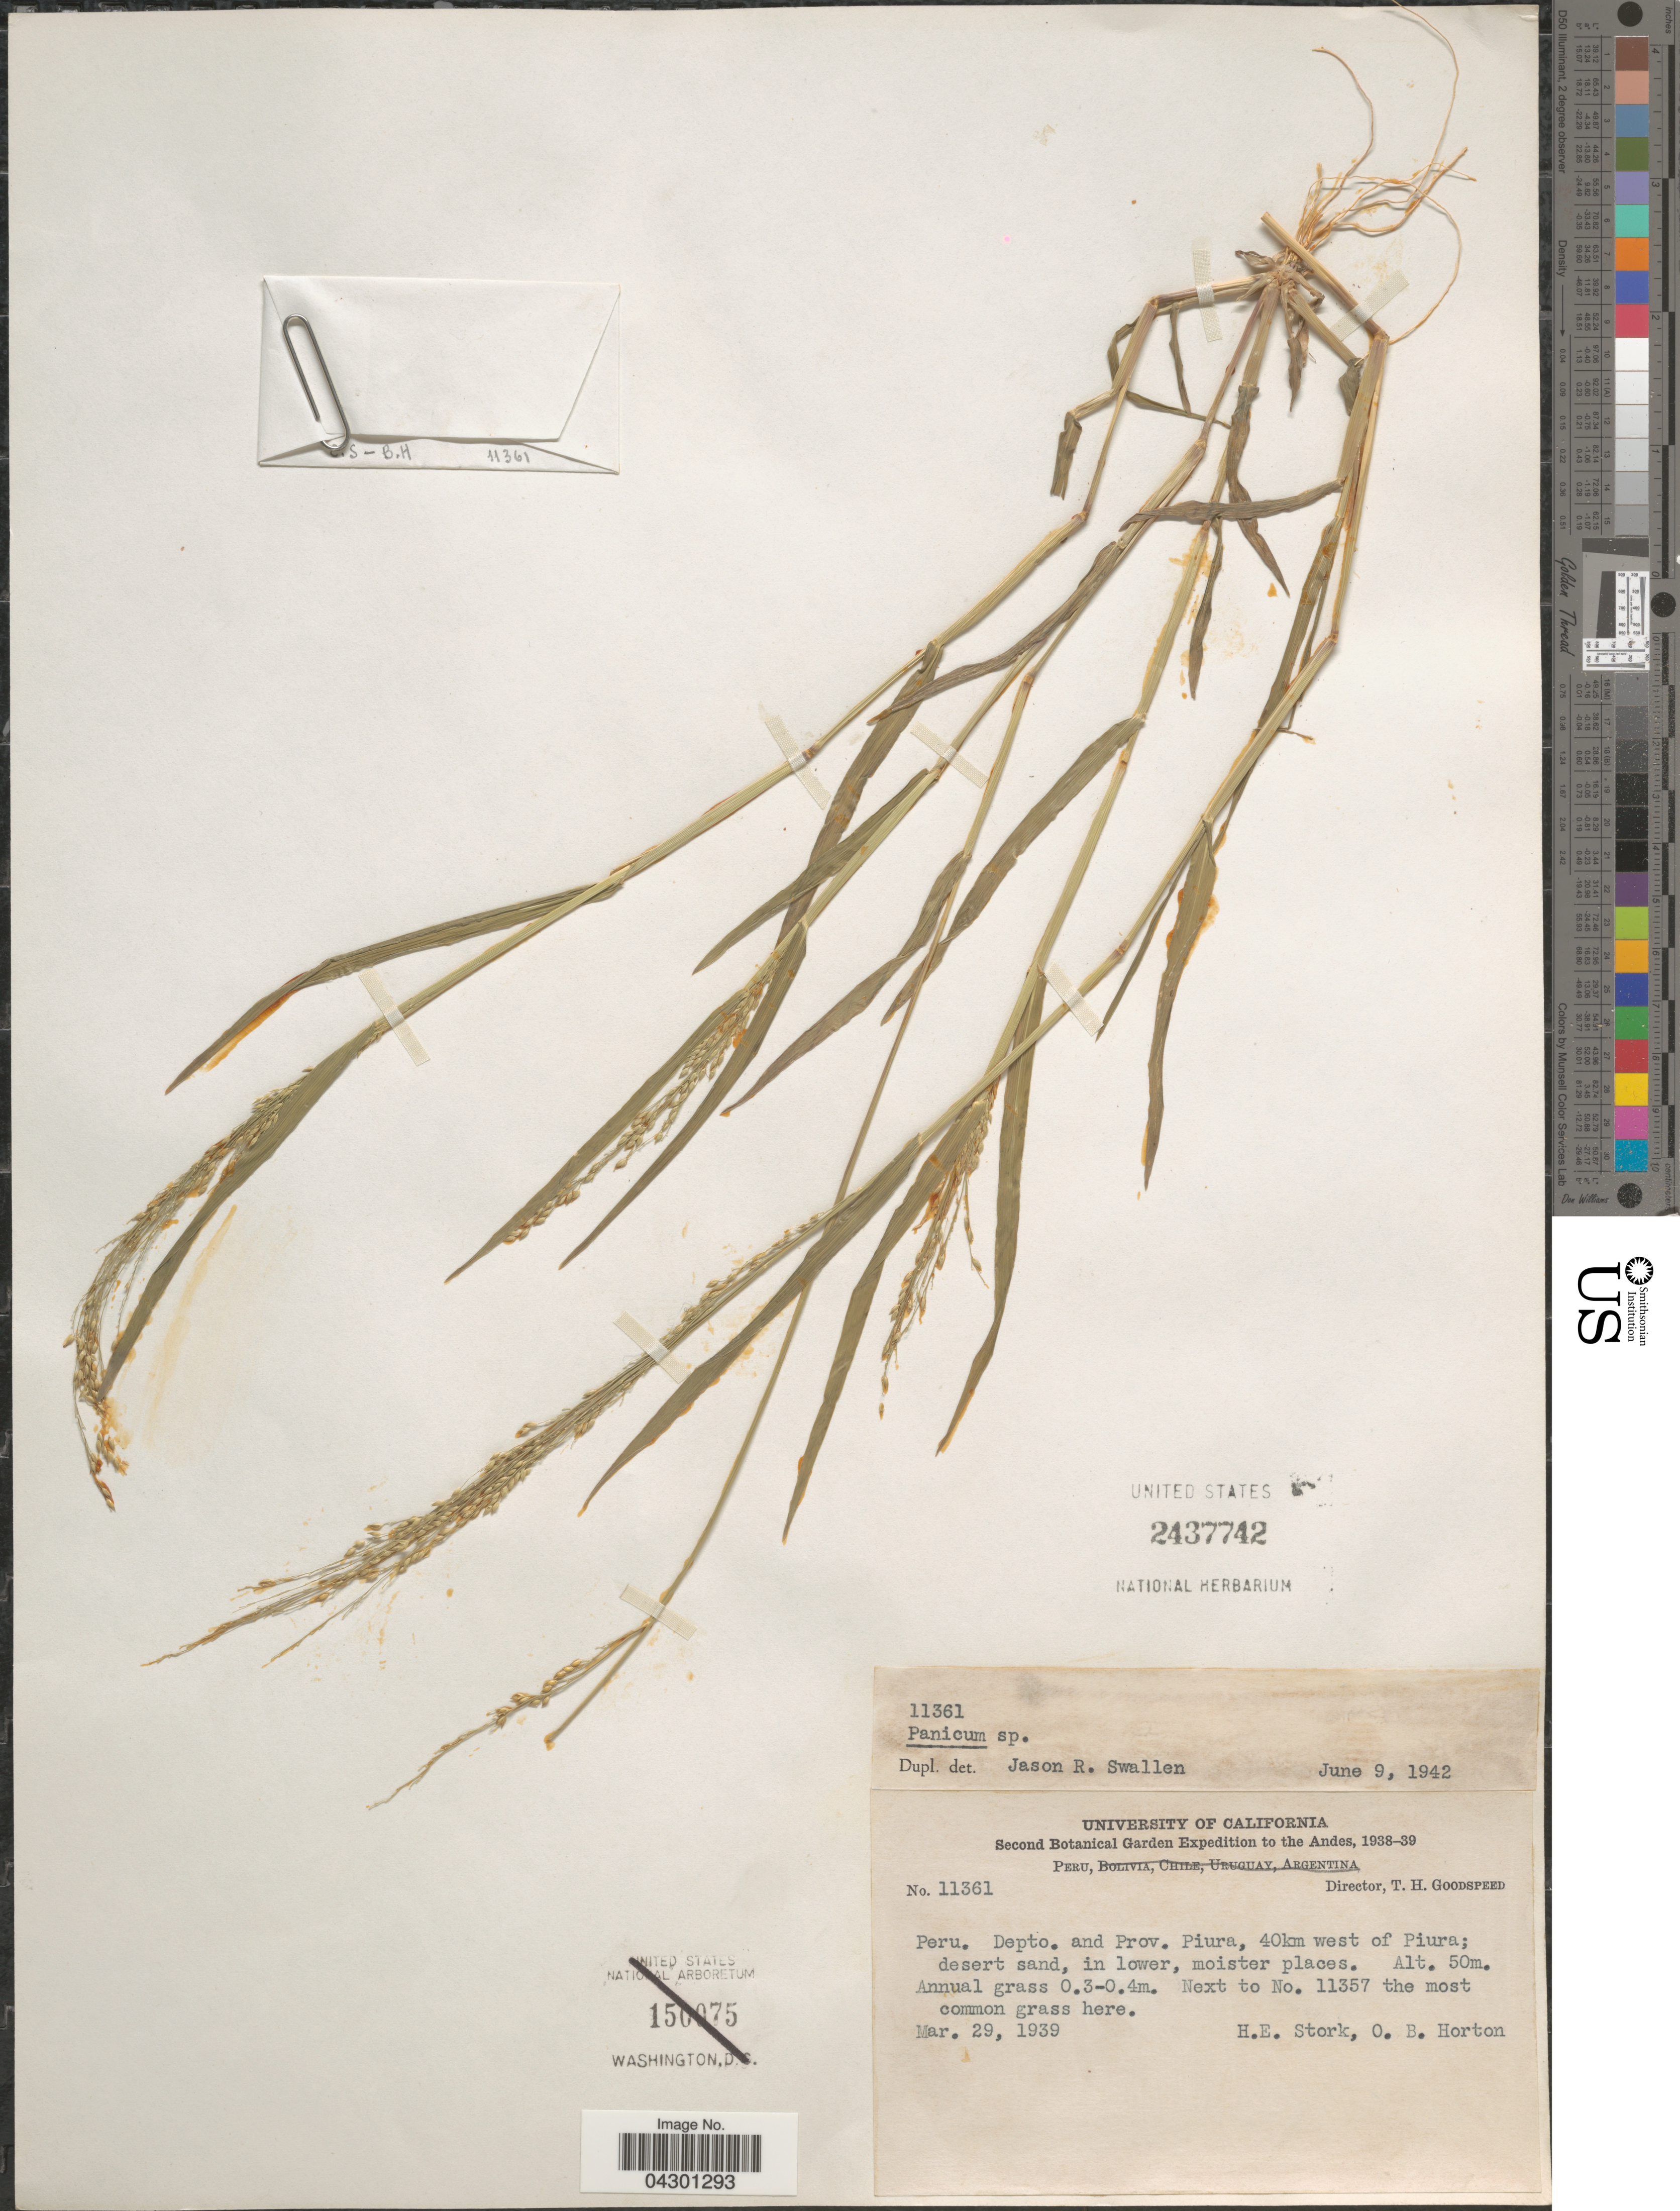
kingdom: Plantae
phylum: Tracheophyta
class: Liliopsida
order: Poales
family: Poaceae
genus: Panicum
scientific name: Panicum sp.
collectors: H. E. Stork & O. B. Horton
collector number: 11361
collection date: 1939-03-29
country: Peru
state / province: Piura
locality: Depto. and Prov. Piura, 40km west of Piura.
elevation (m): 50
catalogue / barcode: US 2437742